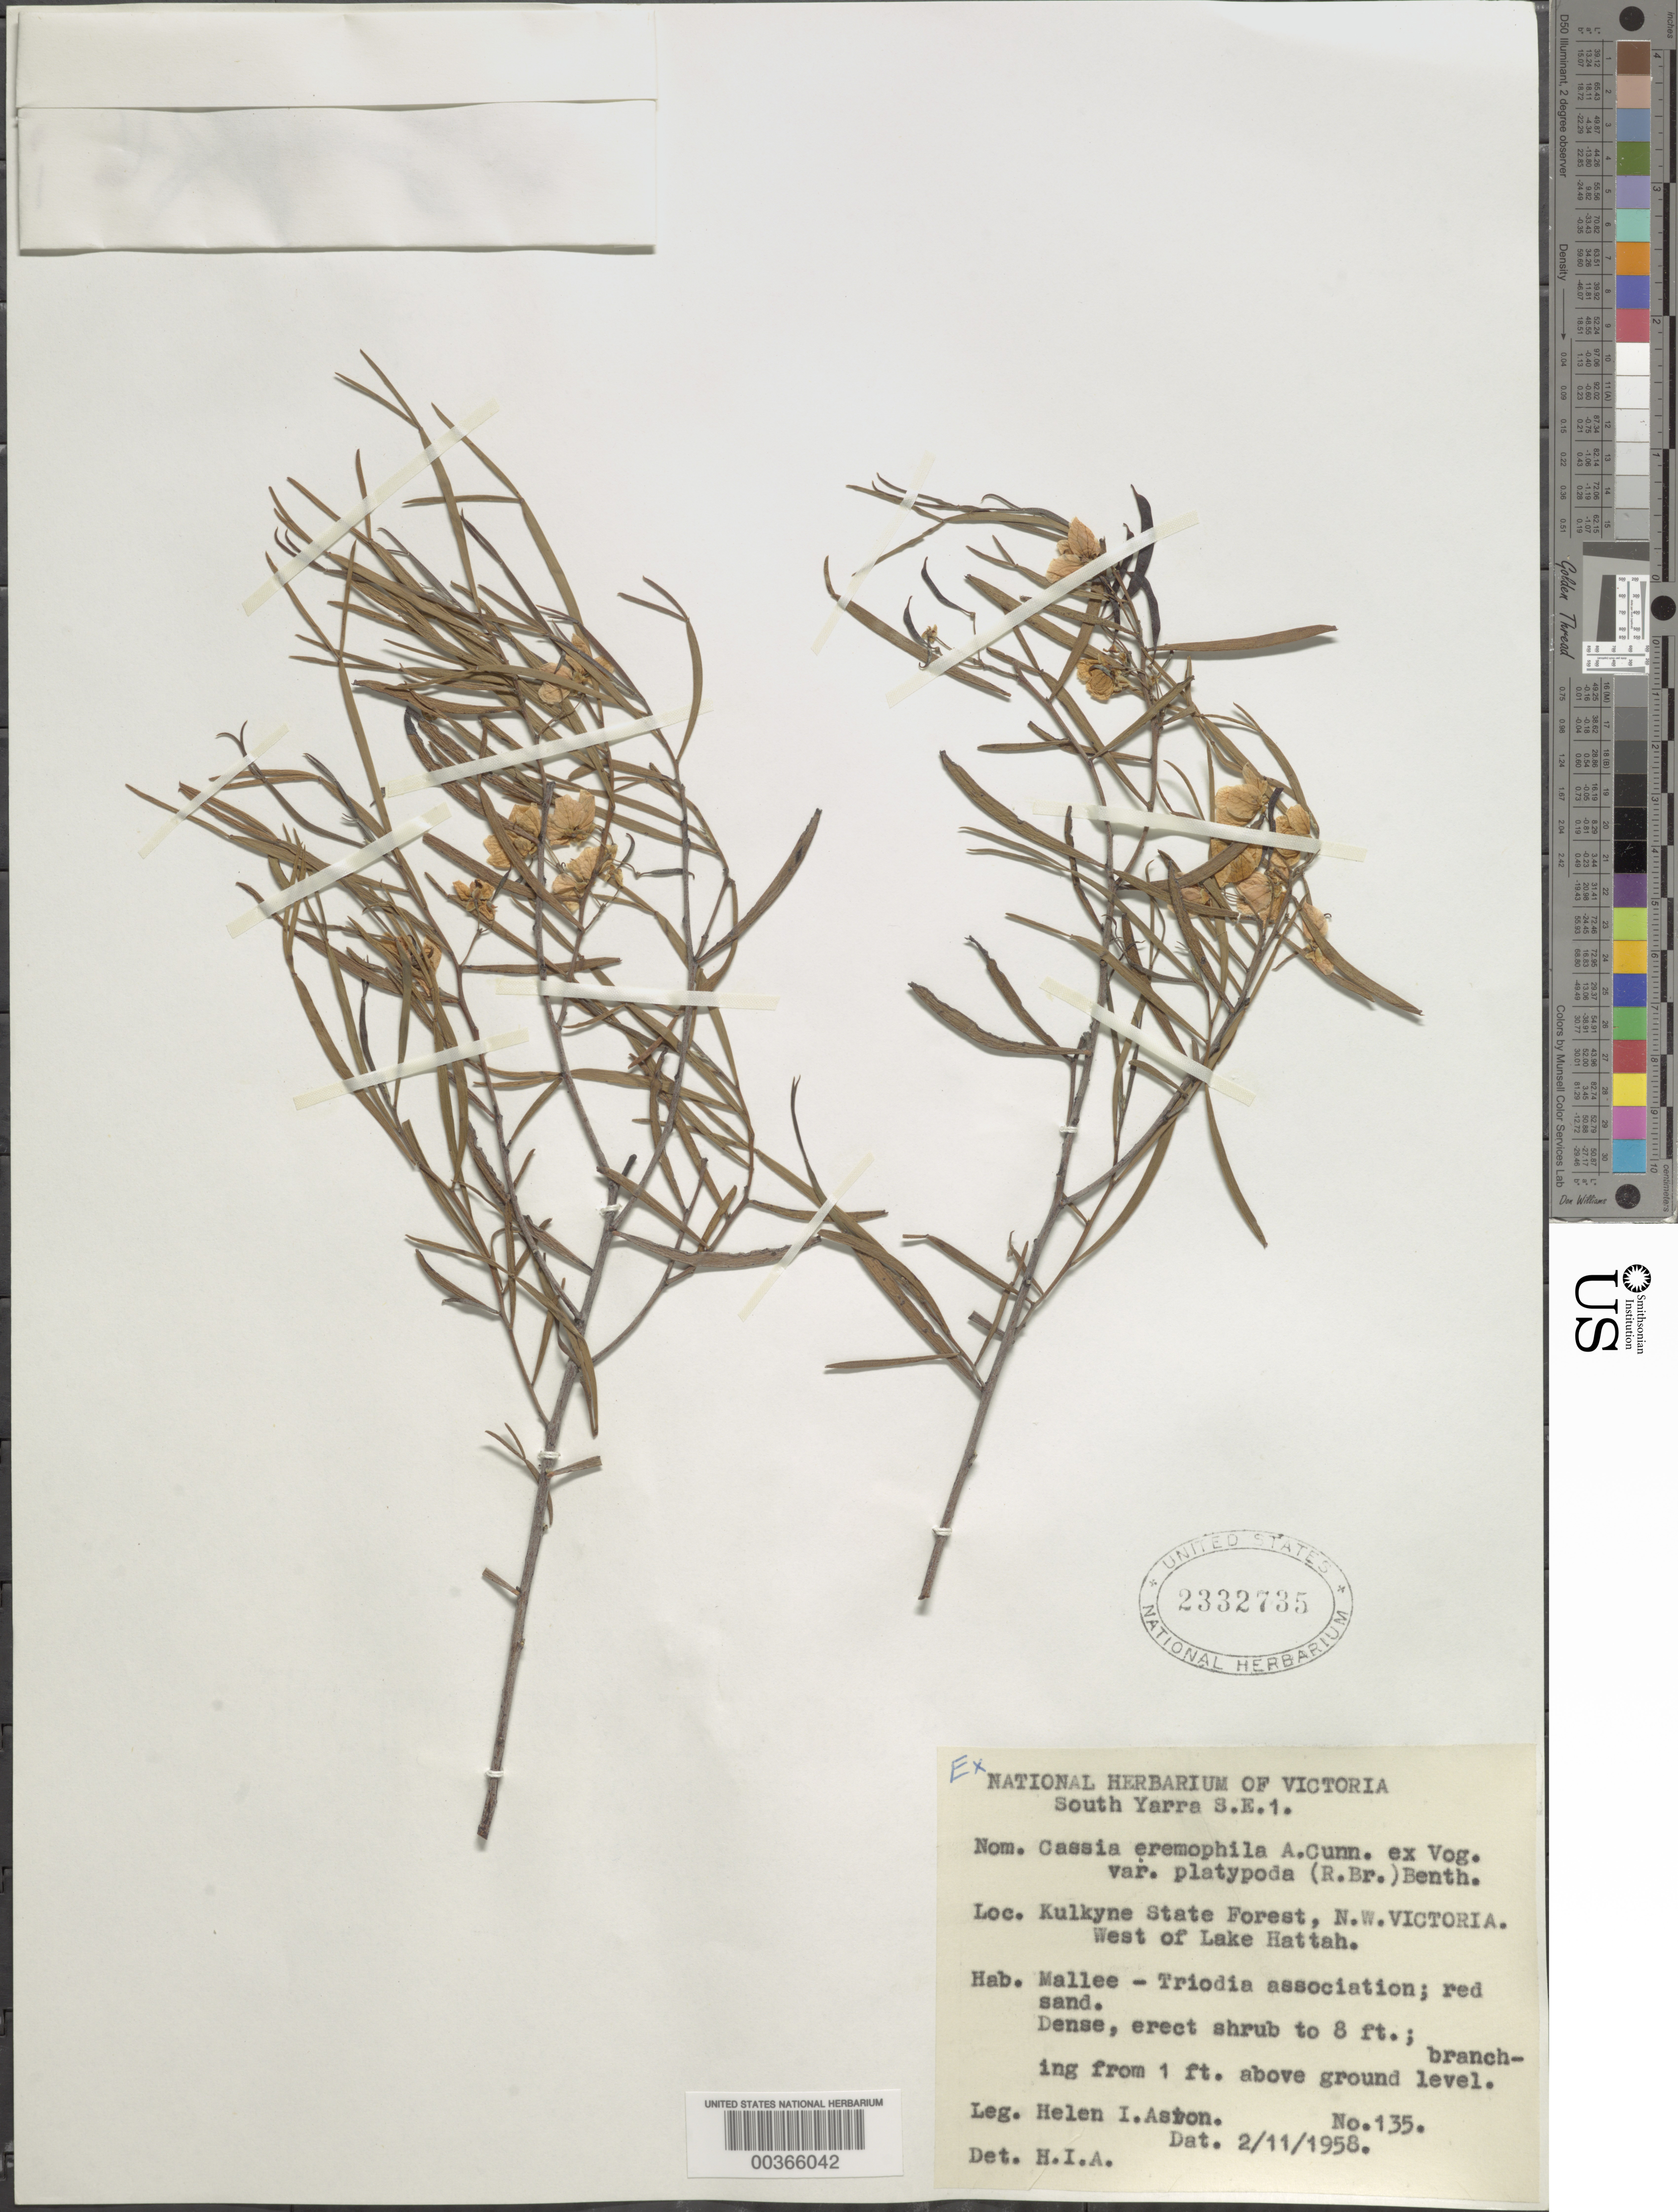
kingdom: Plantae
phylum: Tracheophyta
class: Magnoliopsida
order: Fabales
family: Fabaceae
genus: Senna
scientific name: Senna artemisioides subsp. petiolaris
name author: Randell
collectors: H. I. Aston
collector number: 135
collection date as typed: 02 Nov 1958 or 11 Feb 1958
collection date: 1958-02-11 or 1958-11-02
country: Australia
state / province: Victoria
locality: Kulkyne state forest, nw victoria; w of lake hattah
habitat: Red sand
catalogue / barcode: US 2332735